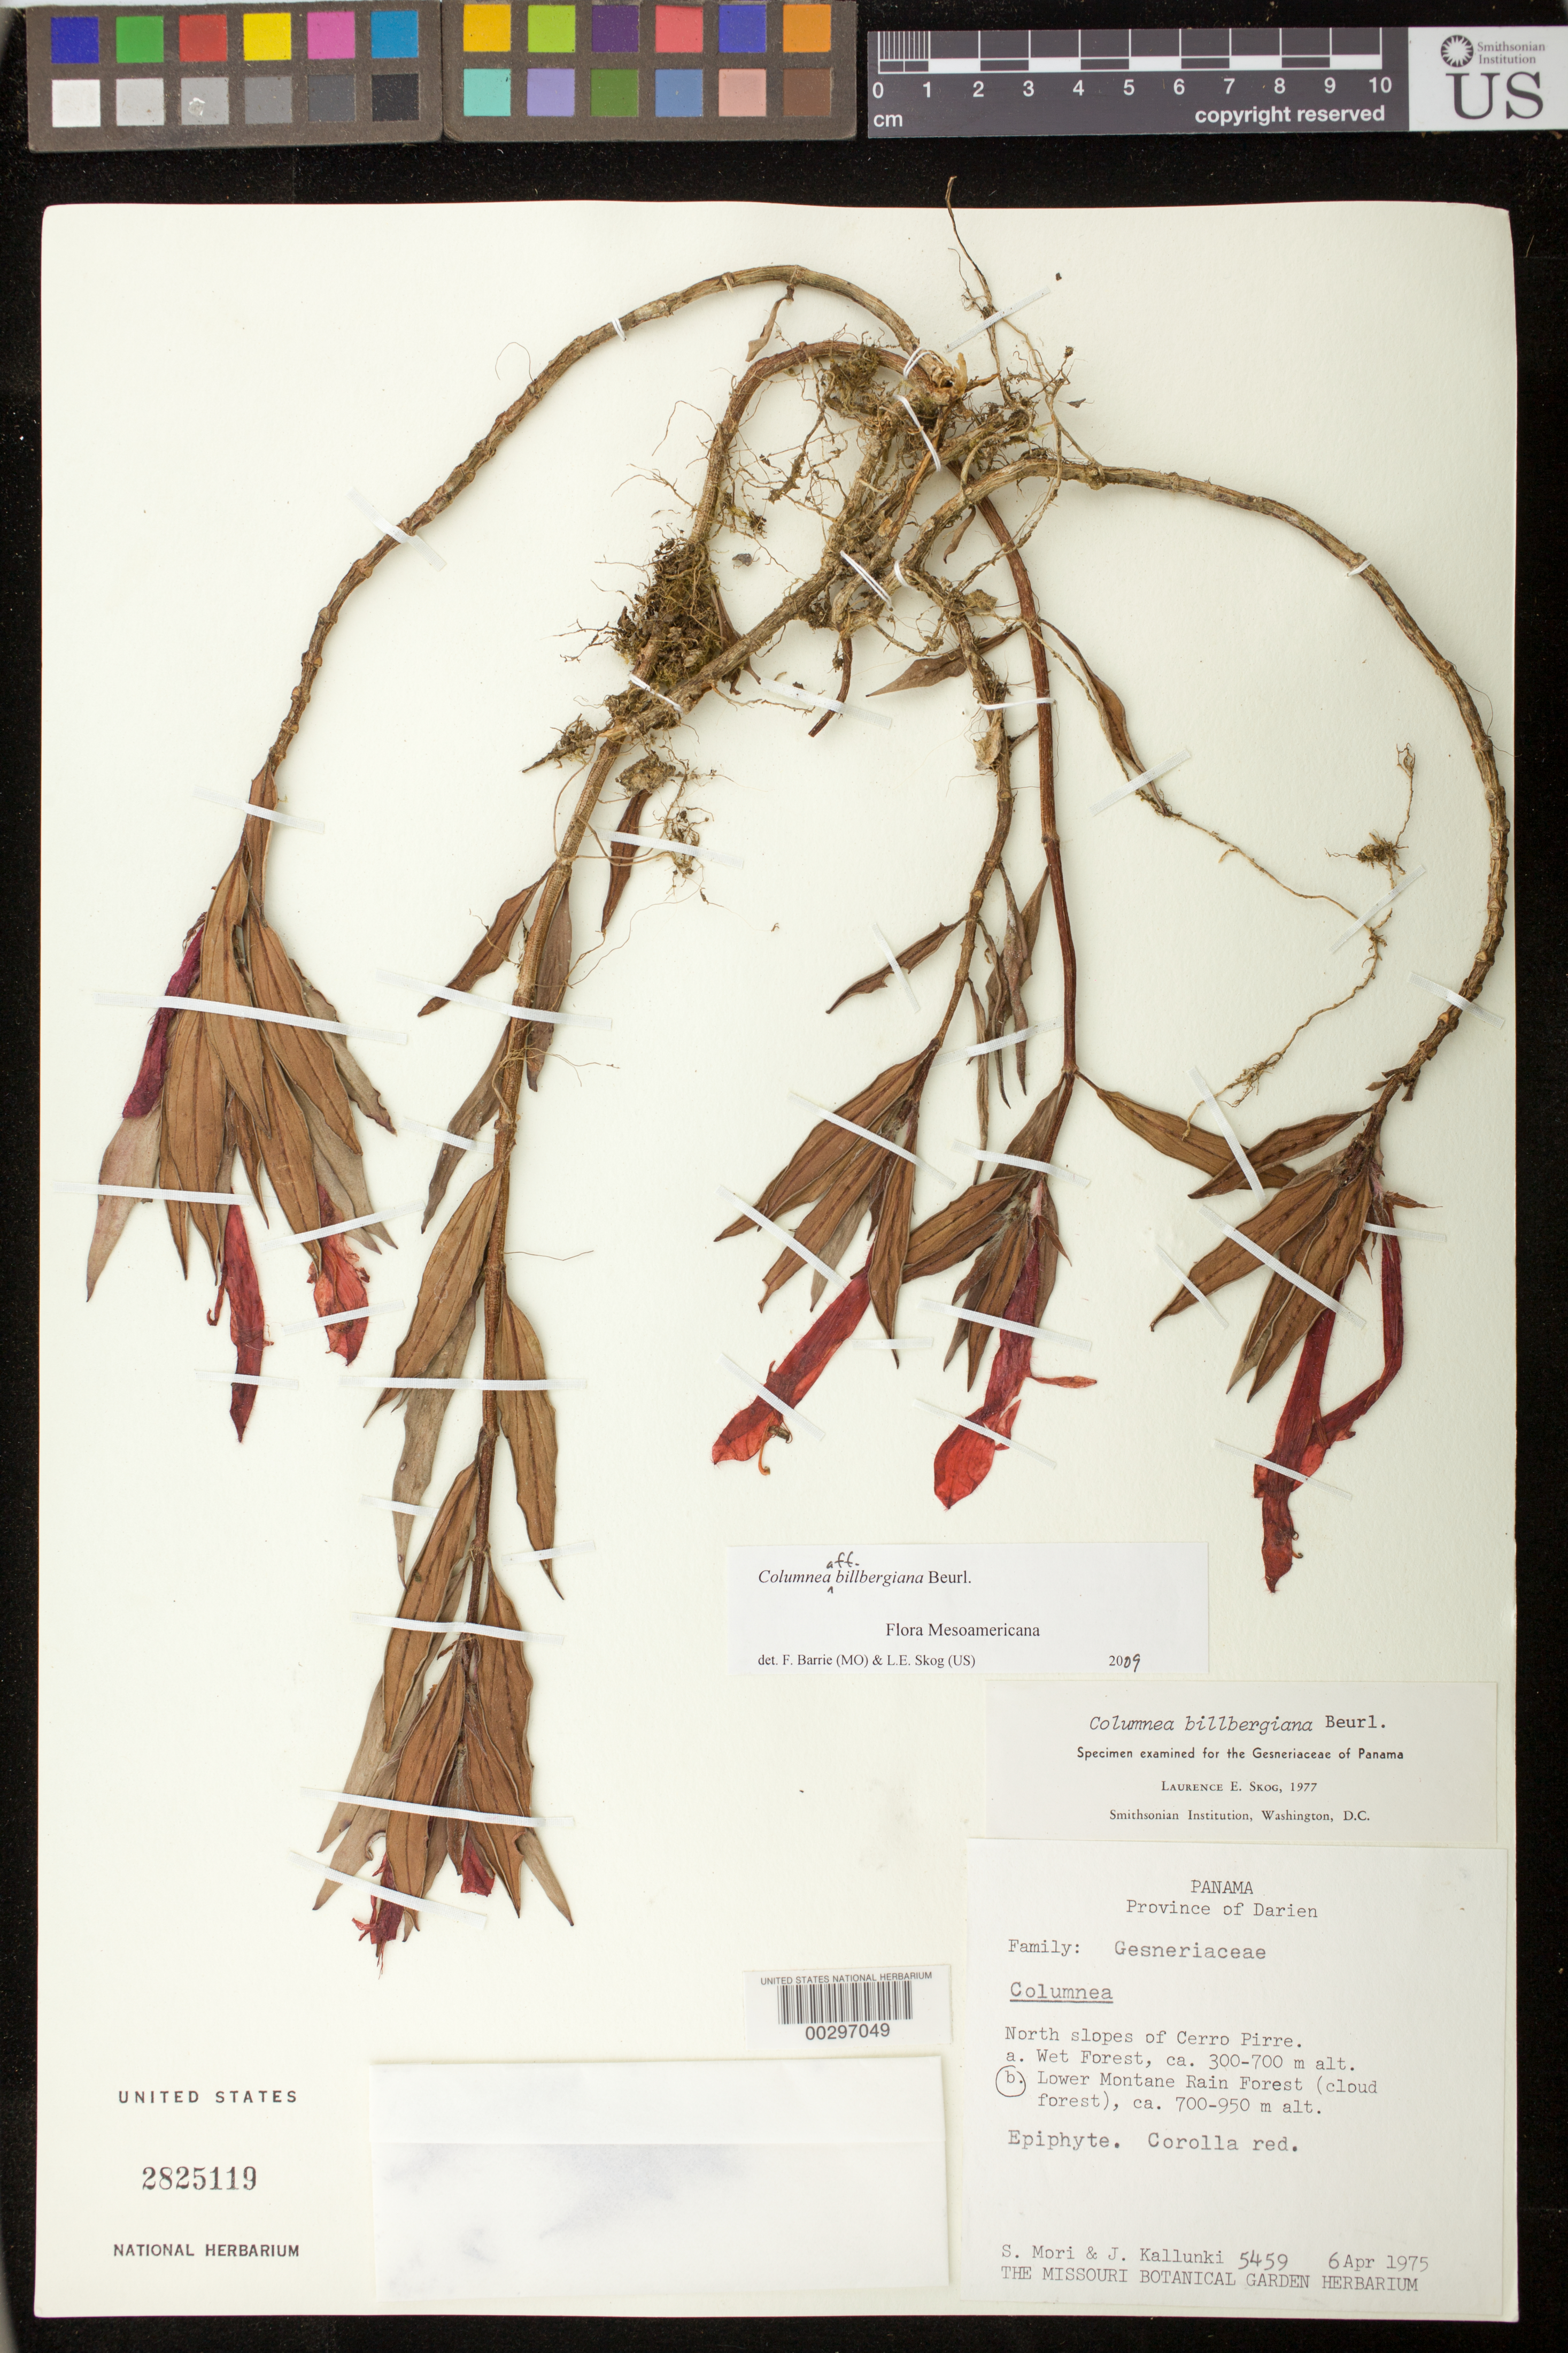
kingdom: Plantae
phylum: Tracheophyta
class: Magnoliopsida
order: Lamiales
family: Gesneriaceae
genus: Columnea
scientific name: Columnea billbergiana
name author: Beurl.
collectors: S. Mori & J. Kallunki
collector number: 5459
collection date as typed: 06 Apr 1975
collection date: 1975-04-06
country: Panama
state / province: Darién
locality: Cerro Pirre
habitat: Lower montane rain forest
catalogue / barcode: US 2825119